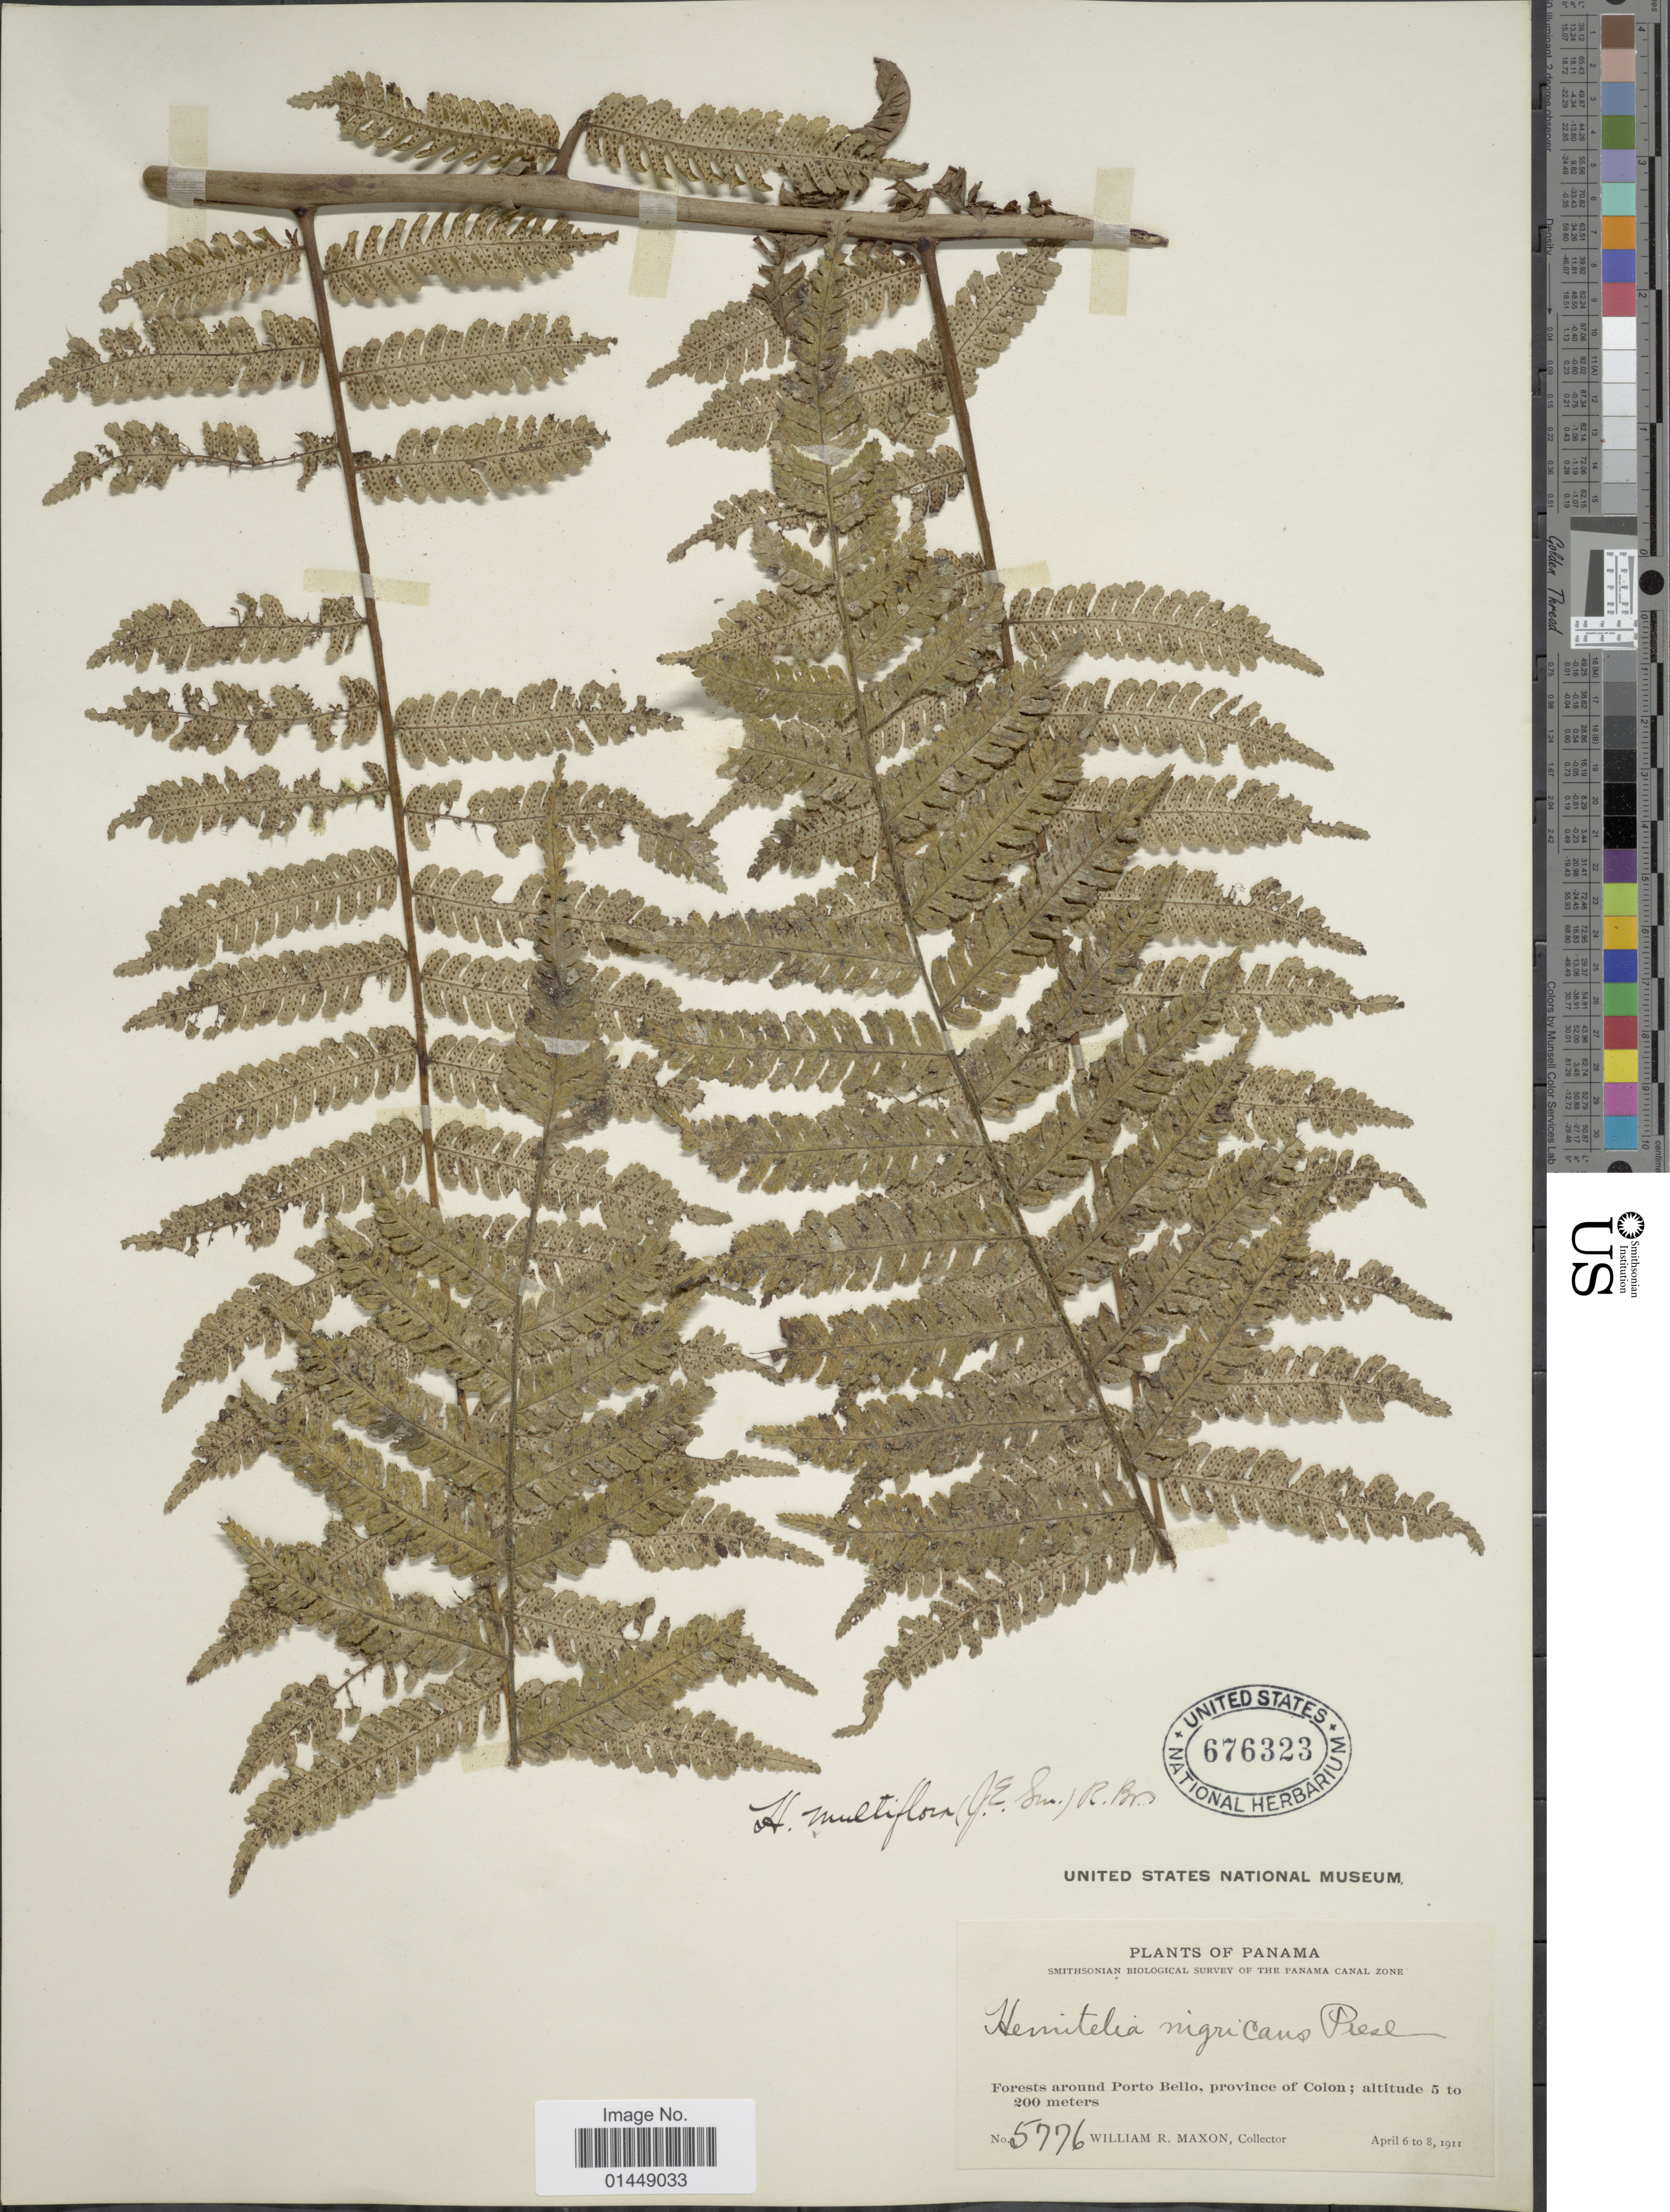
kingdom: Plantae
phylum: Tracheophyta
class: Polypodiopsida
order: Cyatheales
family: Cyatheaceae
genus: Cyathea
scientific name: Cyathea multiflora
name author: Sm.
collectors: W. R. Maxon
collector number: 5776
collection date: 1911-04-06/1911-04-08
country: Panama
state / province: Colón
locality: Forests around Porto Bello, province of Colon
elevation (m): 5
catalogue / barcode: US 676323